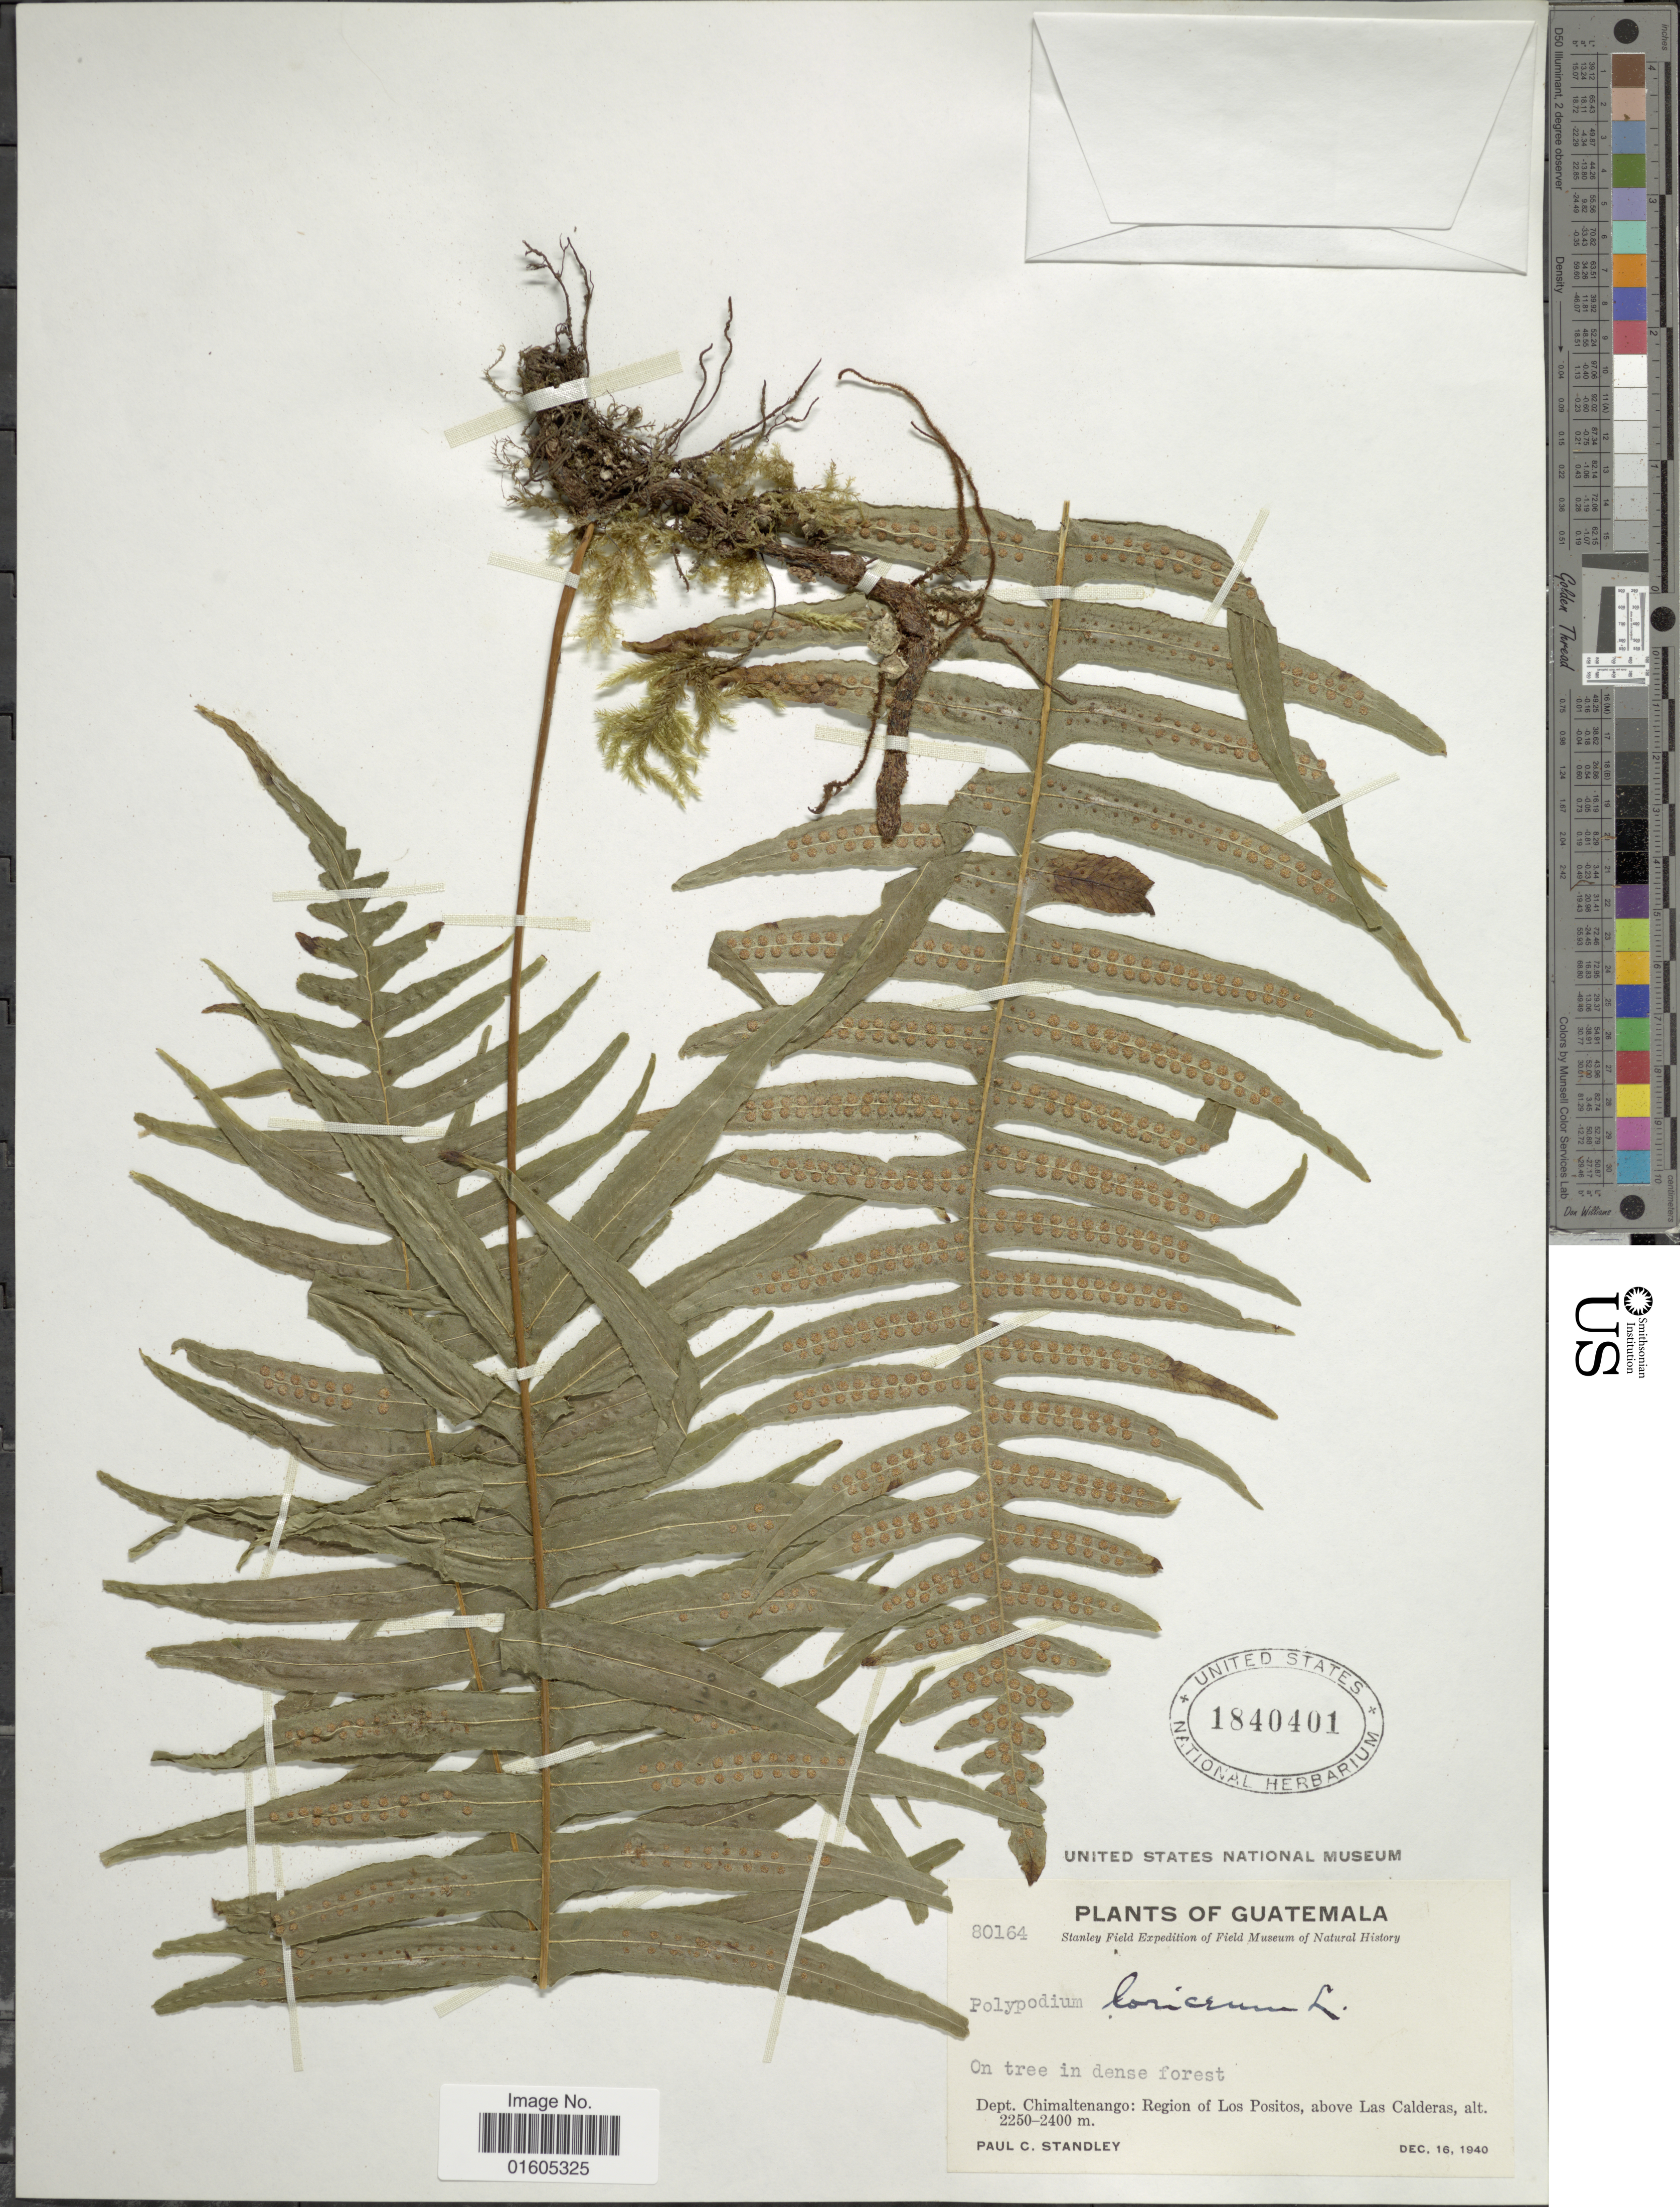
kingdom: Plantae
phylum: Tracheophyta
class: Polypodiopsida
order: Polypodiales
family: Polypodiaceae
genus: Serpocaulon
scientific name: Serpocaulon loriceum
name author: (L.) A.R. Sm.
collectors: P. C. Standley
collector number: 80164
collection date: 1940-12-16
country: Guatemala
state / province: Chimaltenango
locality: Dept. Chimaltenango: Region of Los Positos, above Las Calderas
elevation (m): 2250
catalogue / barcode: US 1840401